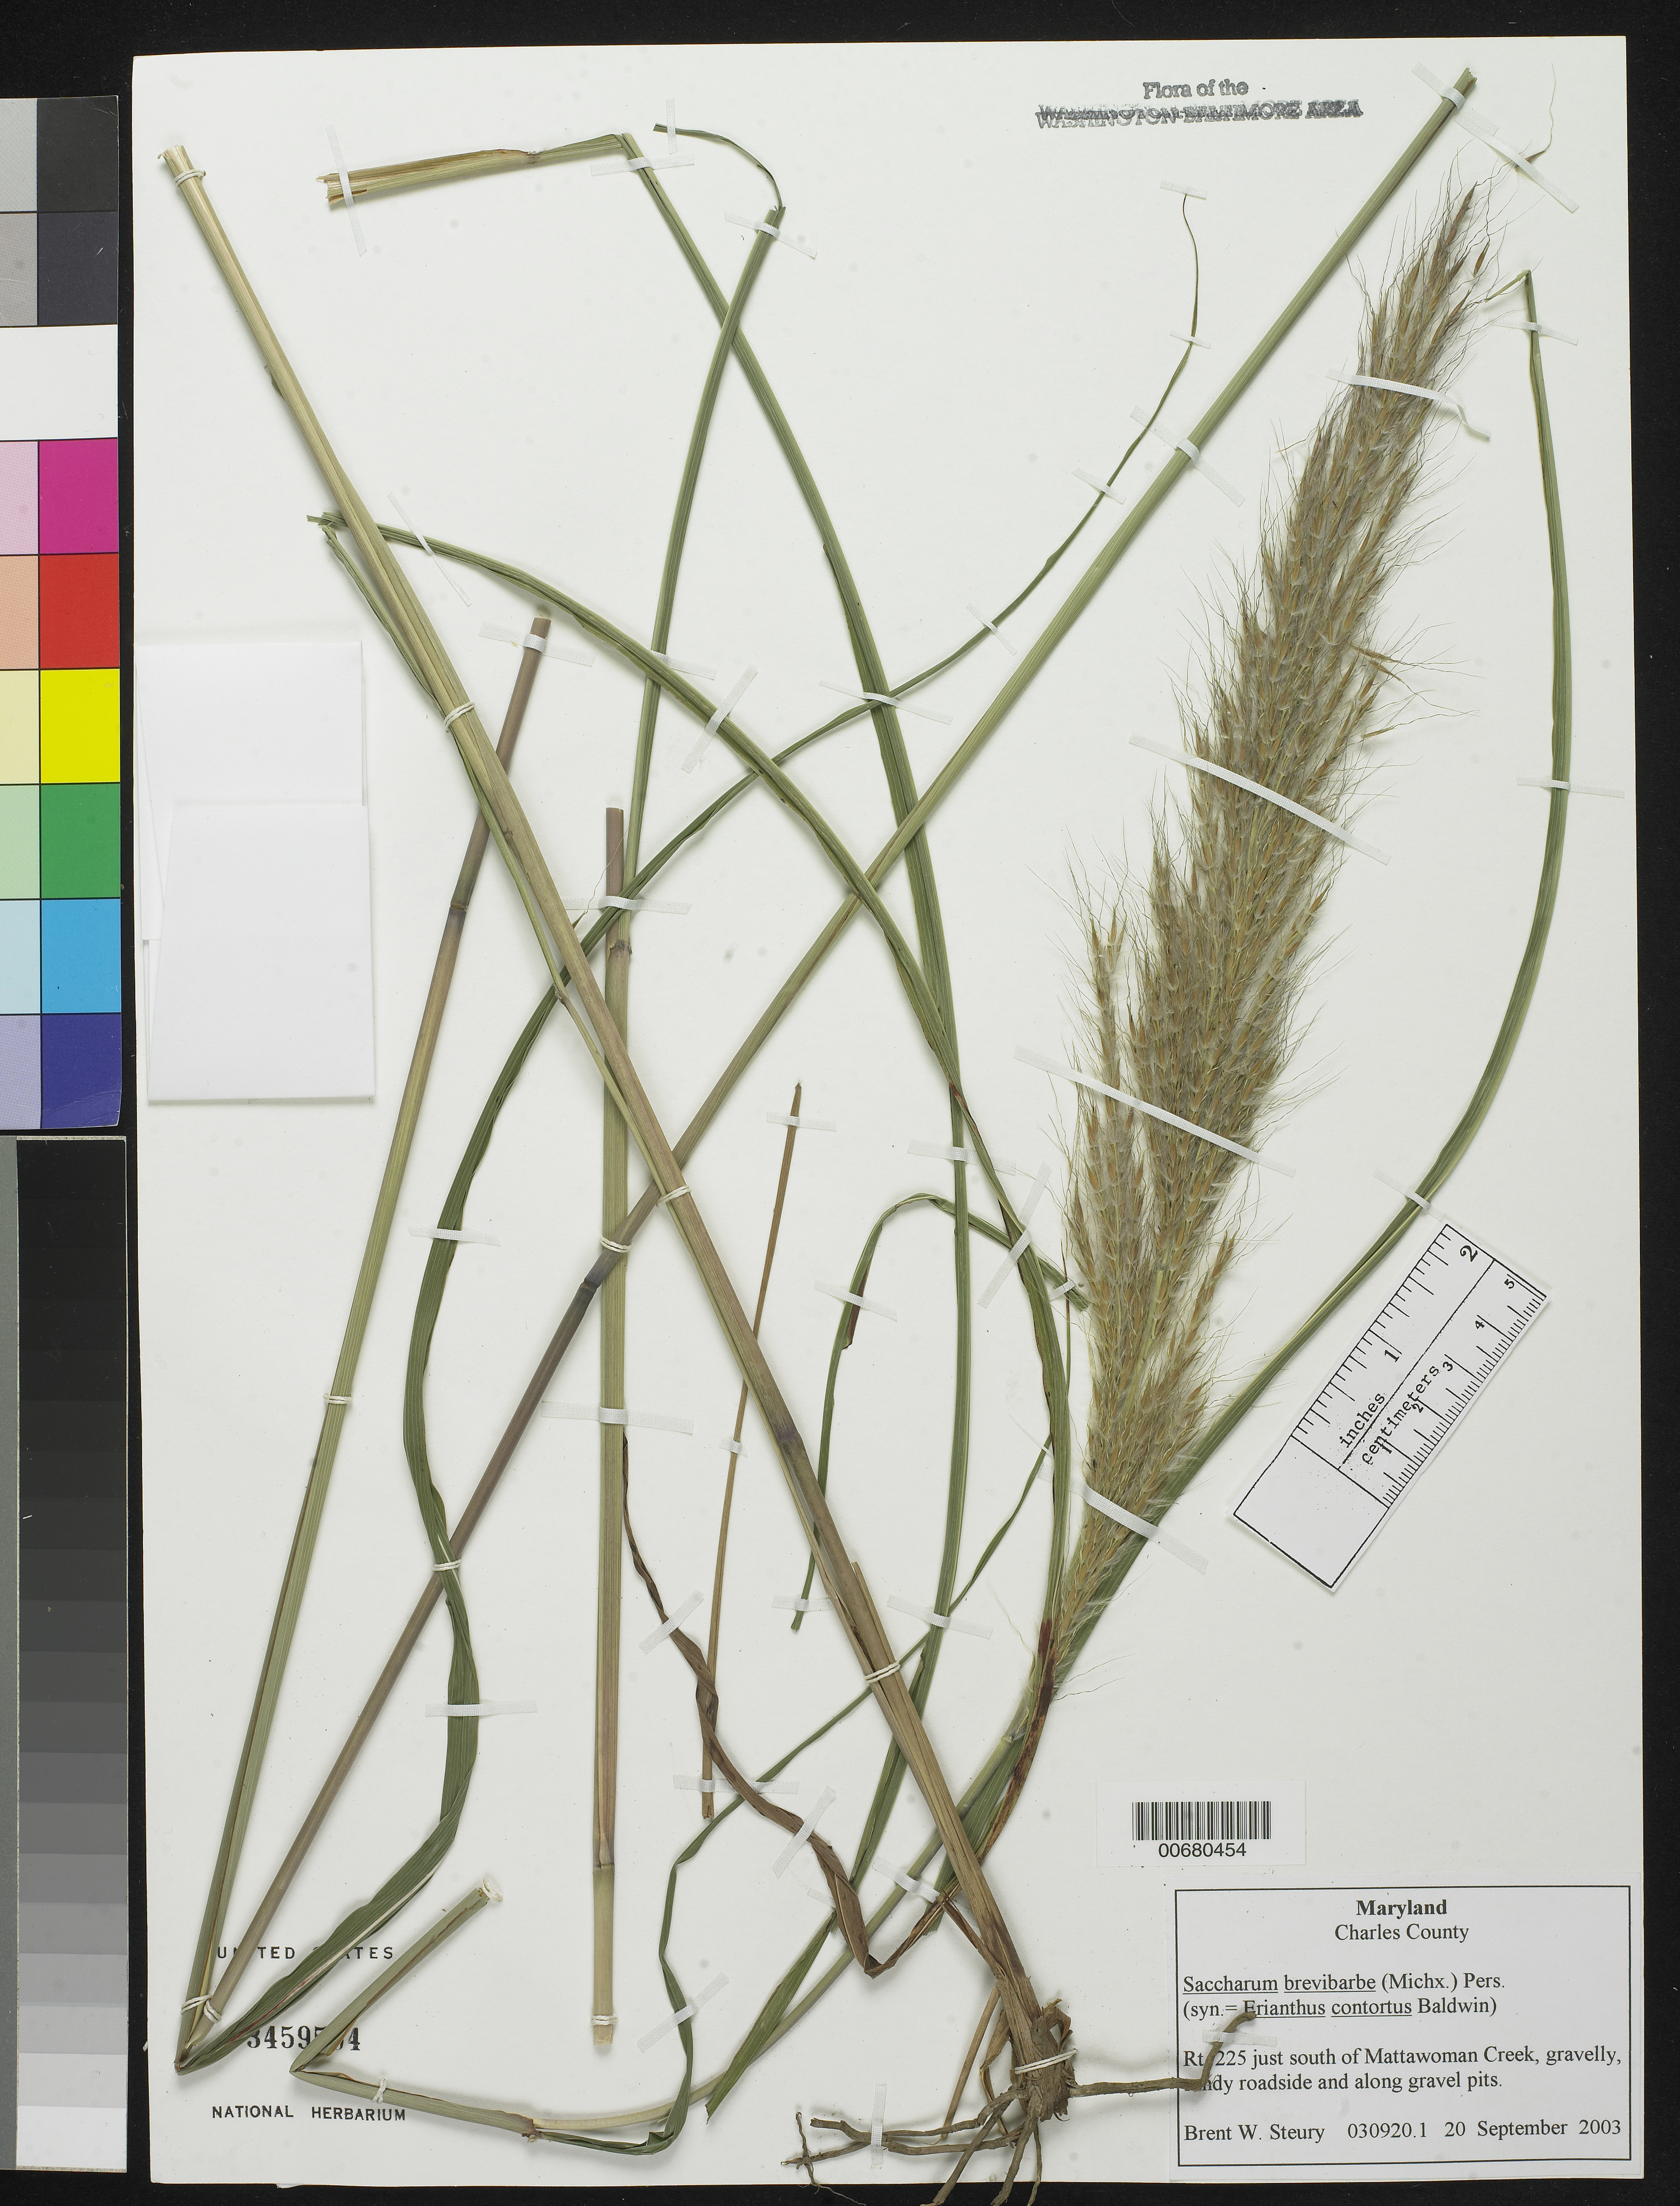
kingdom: Plantae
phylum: Tracheophyta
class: Liliopsida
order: Poales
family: Poaceae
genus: Erianthus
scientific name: Erianthus brevibarbis var. contortus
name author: (Elliott) D.B. Ward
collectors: B. Steury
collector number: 030920.1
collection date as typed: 20 Sep 2003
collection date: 2003-09-20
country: United States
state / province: Maryland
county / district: Charles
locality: Rt. 255 just south of Mattawoman Creek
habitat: Gravelly, sandy roadside and along gravel pits.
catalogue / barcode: US 3459504